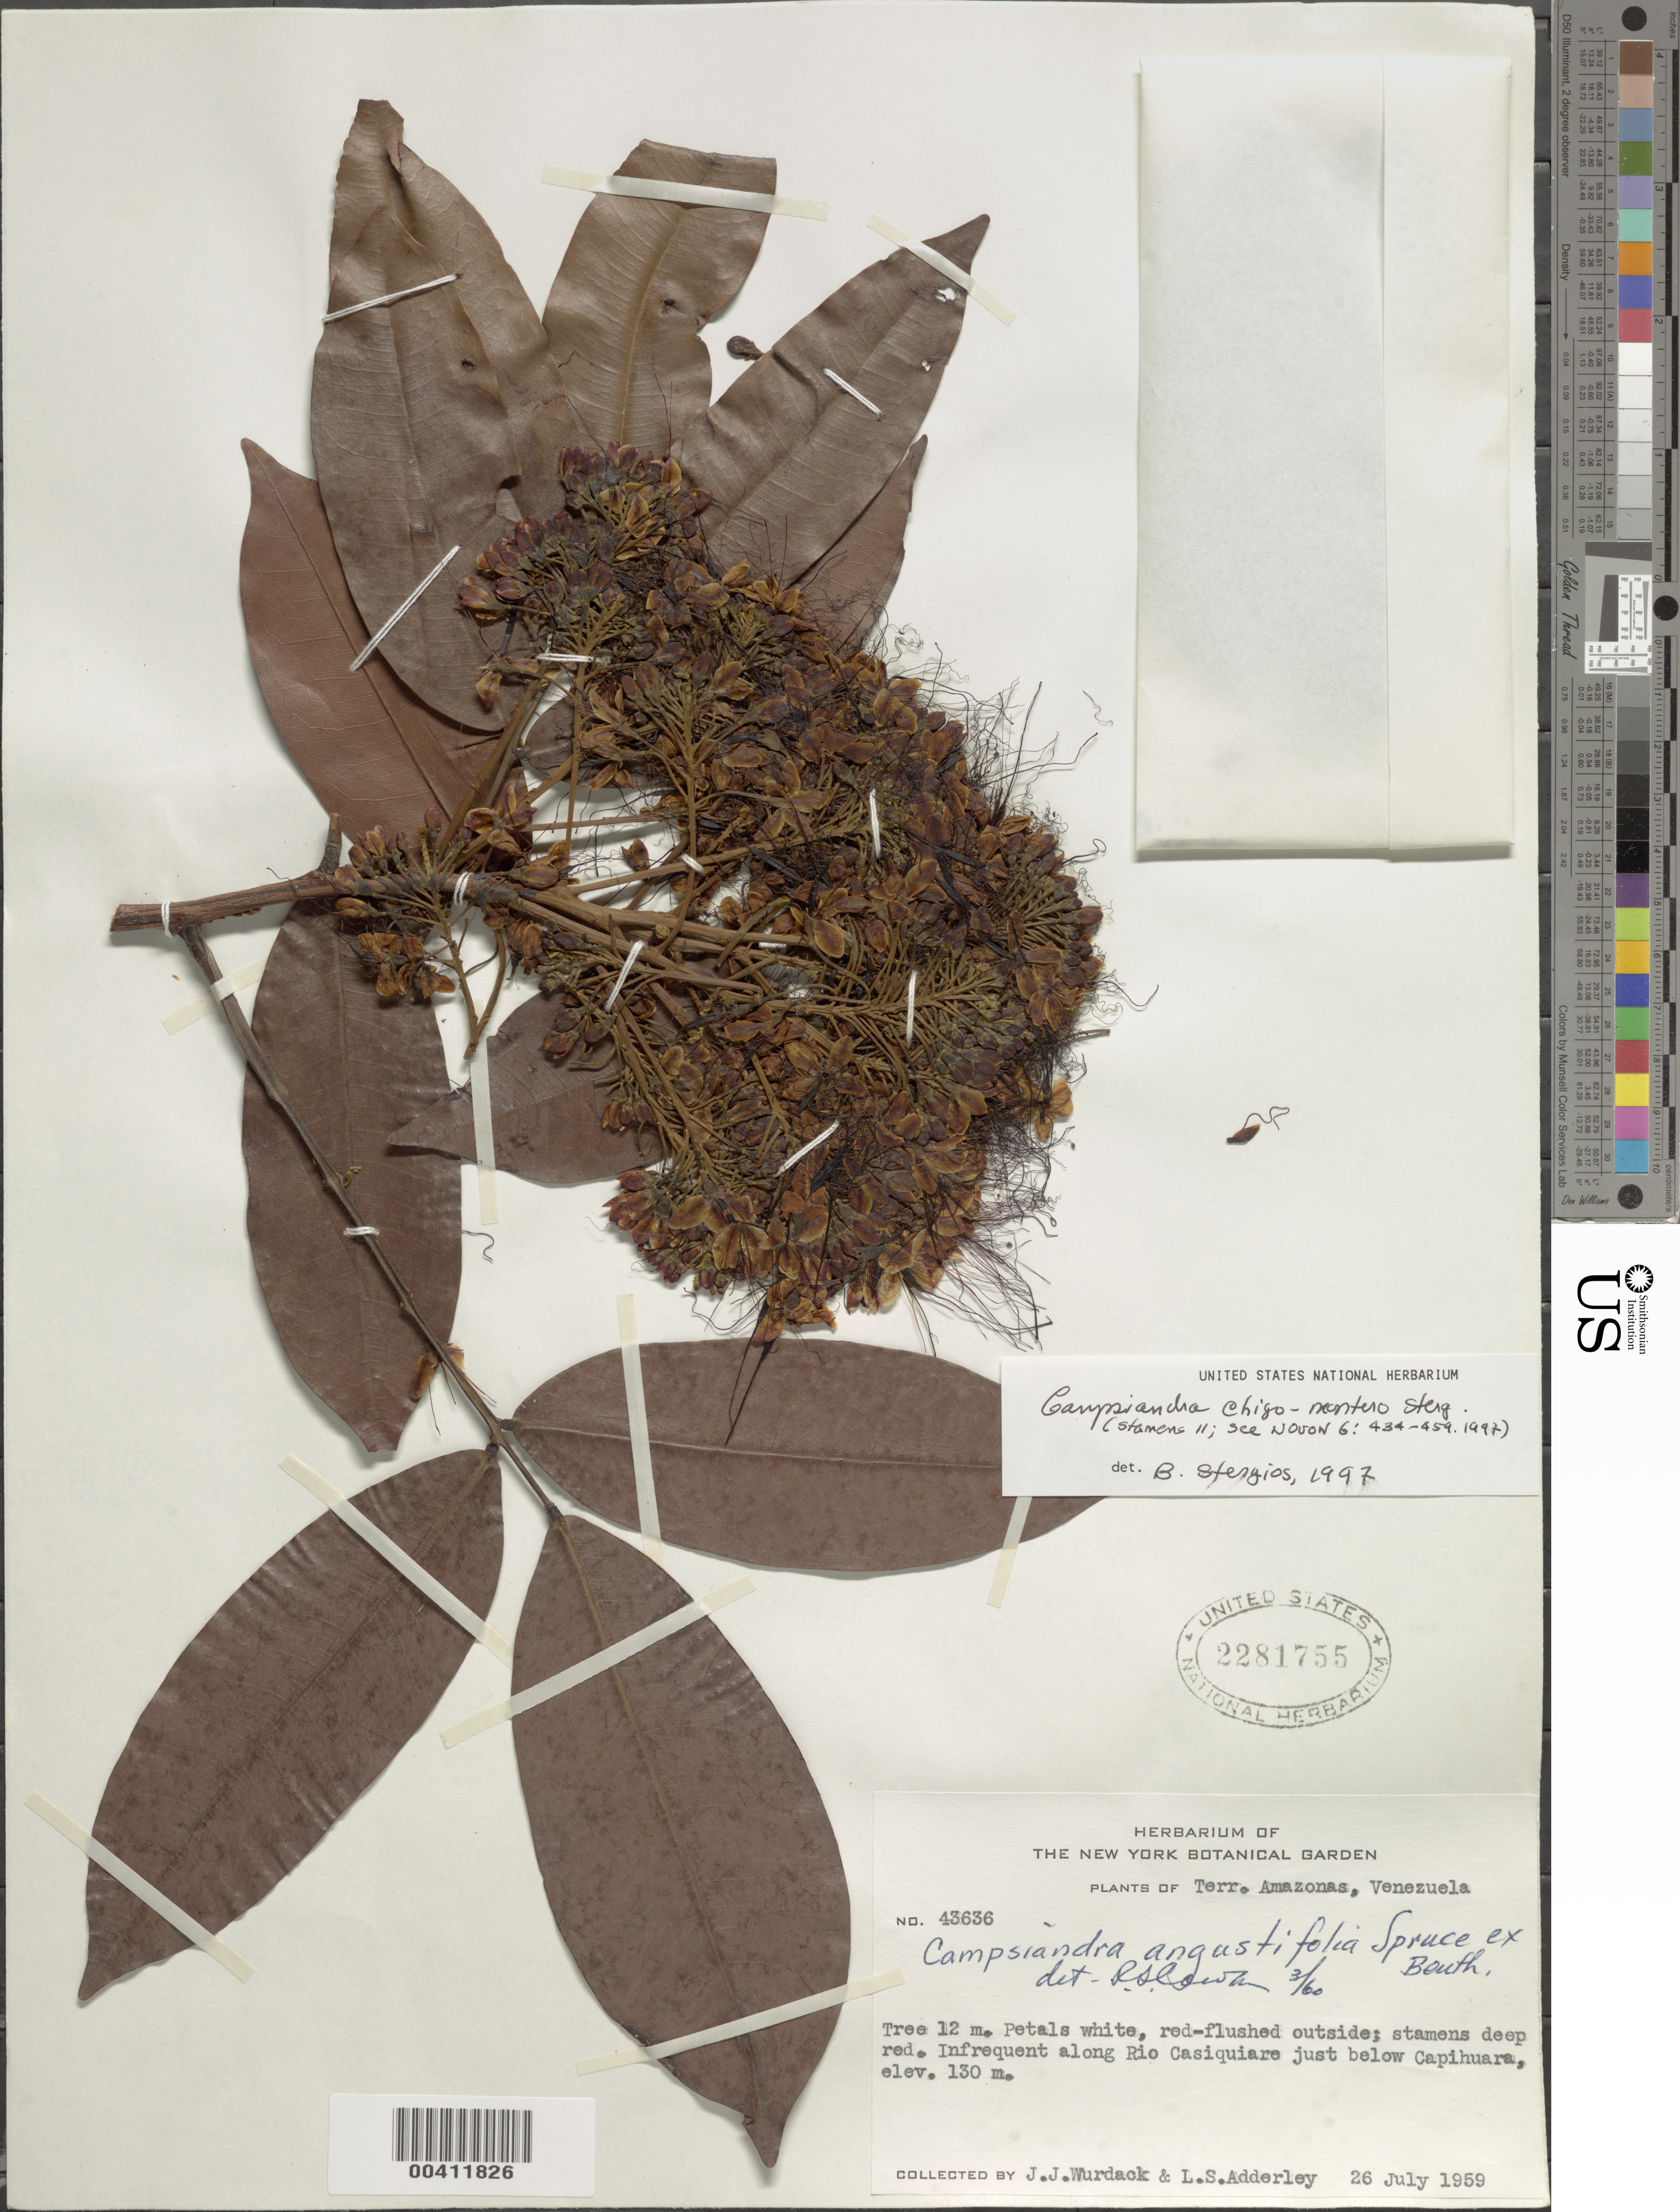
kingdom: Plantae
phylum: Tracheophyta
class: Magnoliopsida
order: Fabales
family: Fabaceae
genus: Campsiandra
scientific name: Campsiandra chigo-montero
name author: Stergios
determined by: Irwin, Howard S.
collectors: J. J. Wurdack & L. S. Adderley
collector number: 43636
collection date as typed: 26 Jul 1959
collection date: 1959-07-26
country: Venezuela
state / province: Amazonas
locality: Along rio casiquiare below capihuara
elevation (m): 130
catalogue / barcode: US 2281755